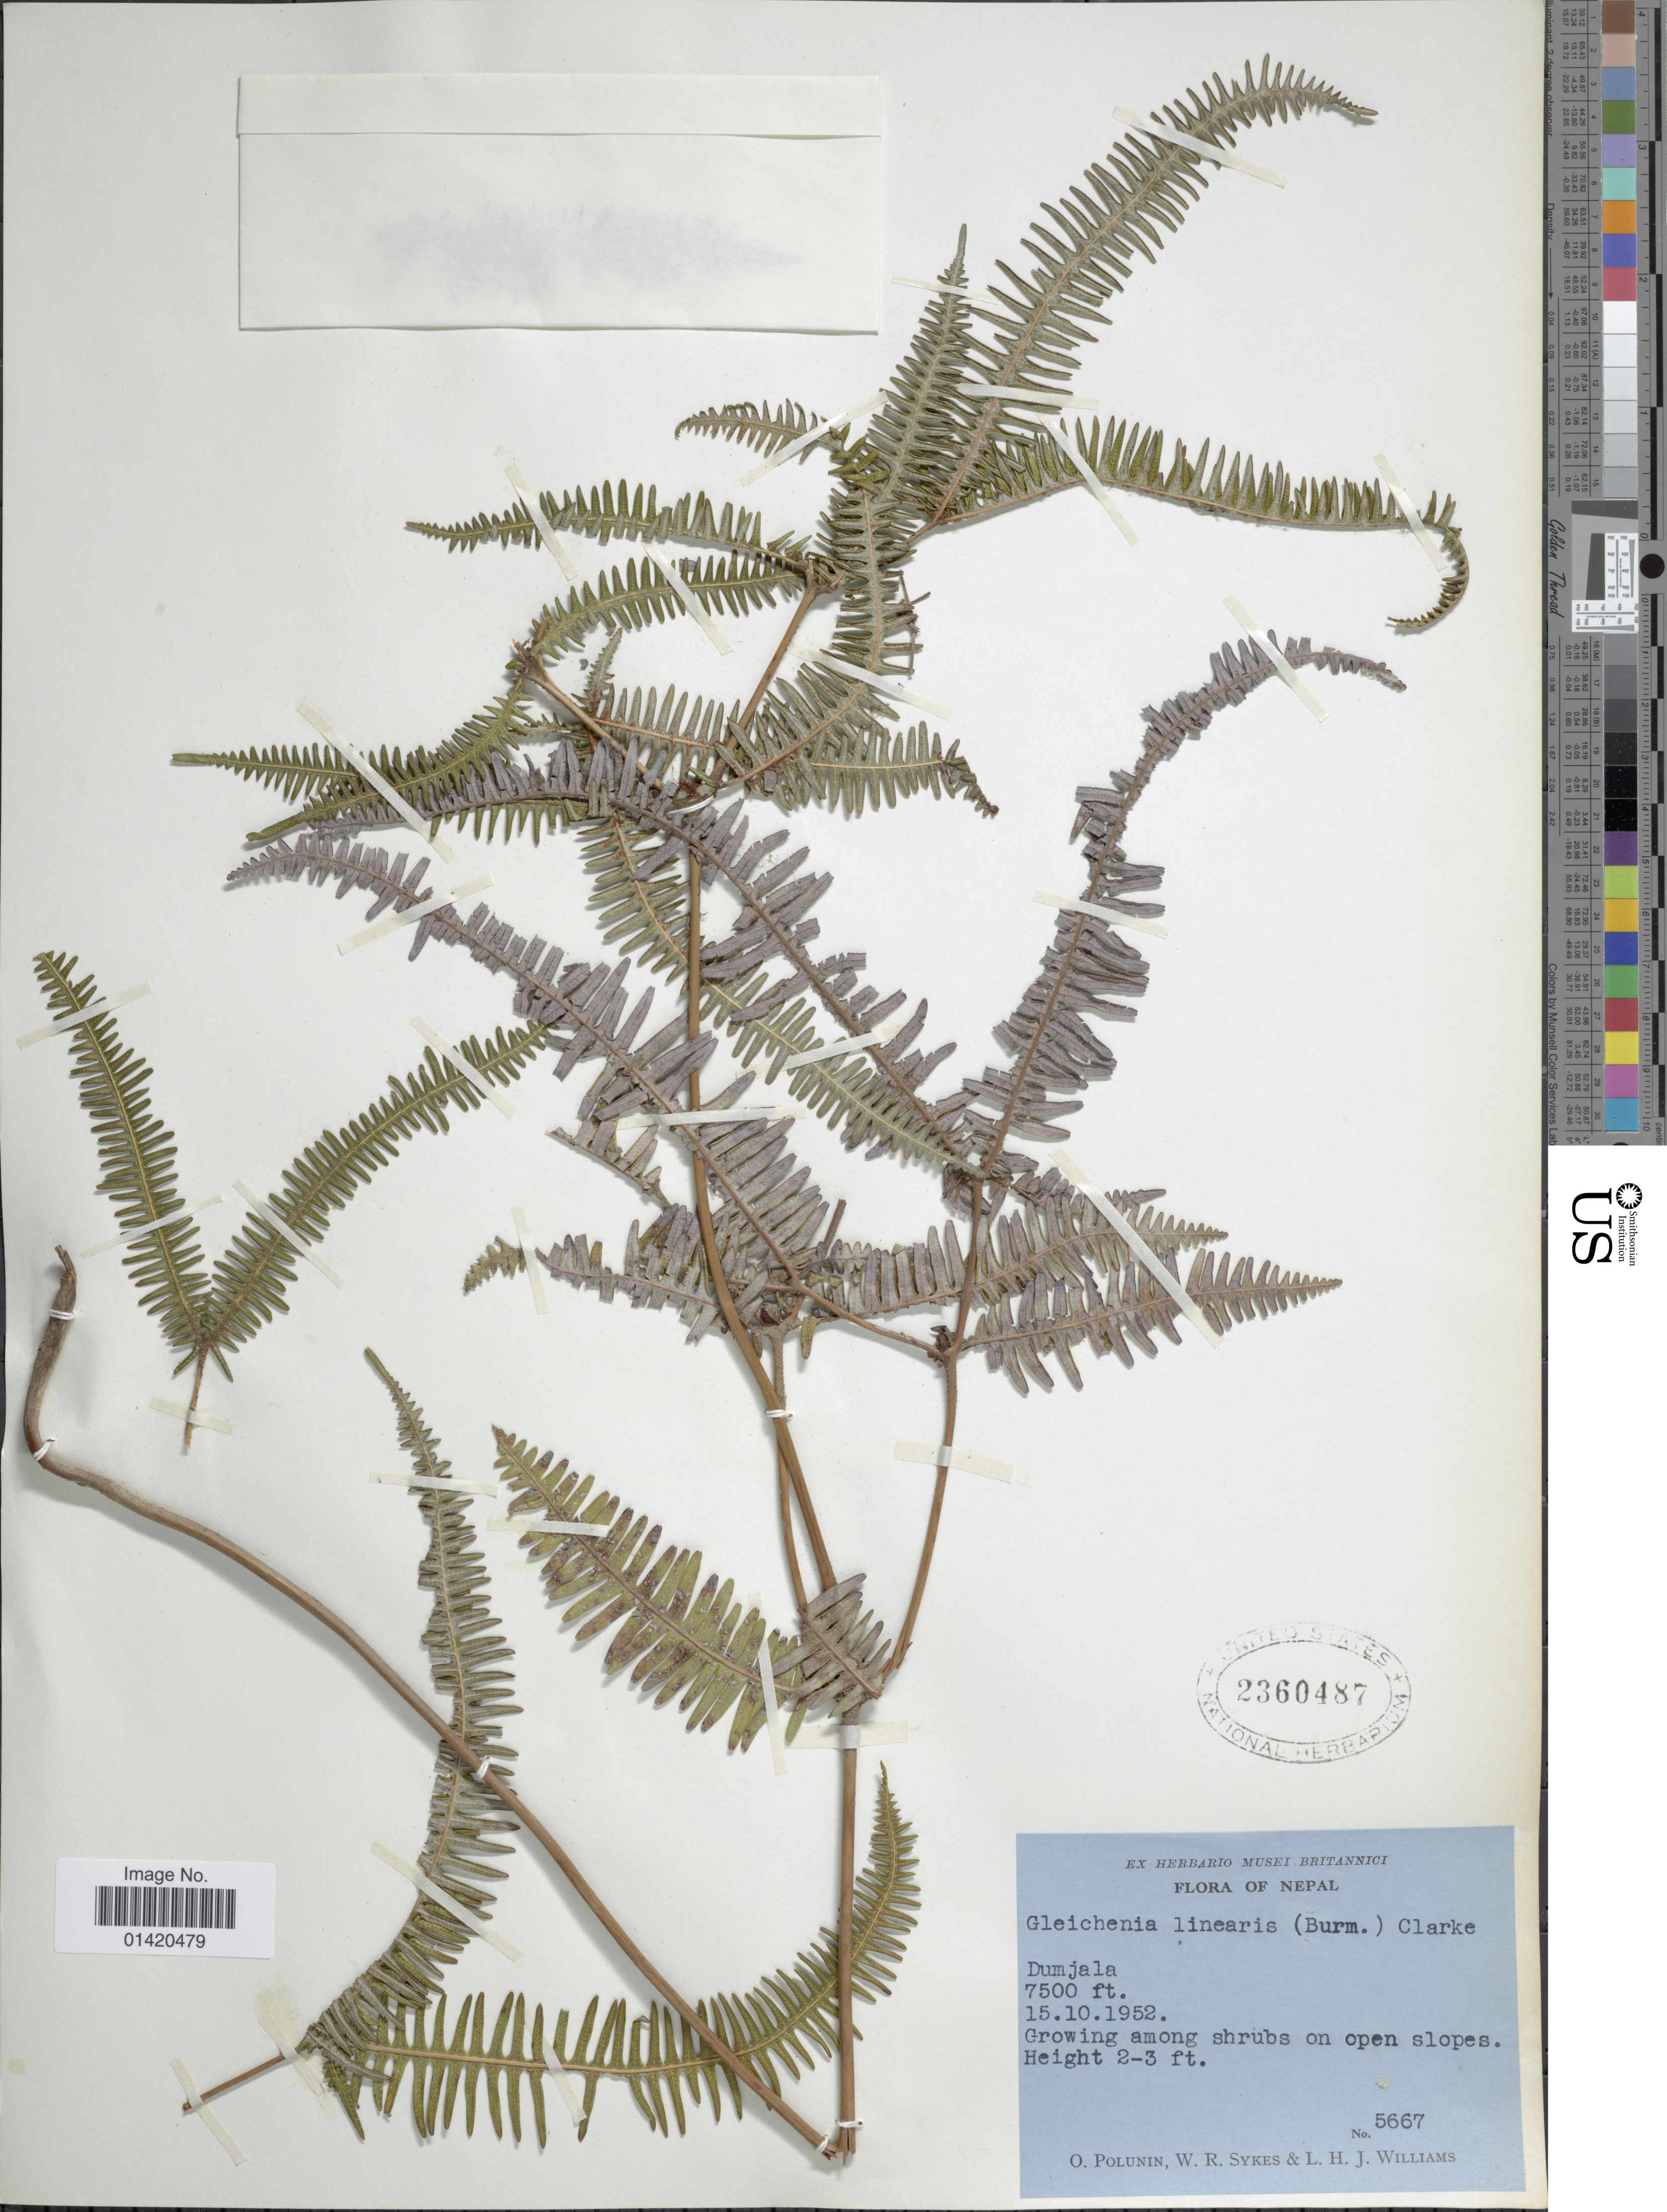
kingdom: Plantae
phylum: Tracheophyta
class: Polypodiopsida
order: Gleicheniales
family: Gleicheniaceae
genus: Dicranopteris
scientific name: Dicranopteris linearis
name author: (Burm. f.) Underw.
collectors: O. V. Polunin, W. R. Sykes & L. H. J. Williams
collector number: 5667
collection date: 1952-10-15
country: Nepal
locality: Dumjala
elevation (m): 2286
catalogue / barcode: US 2360487